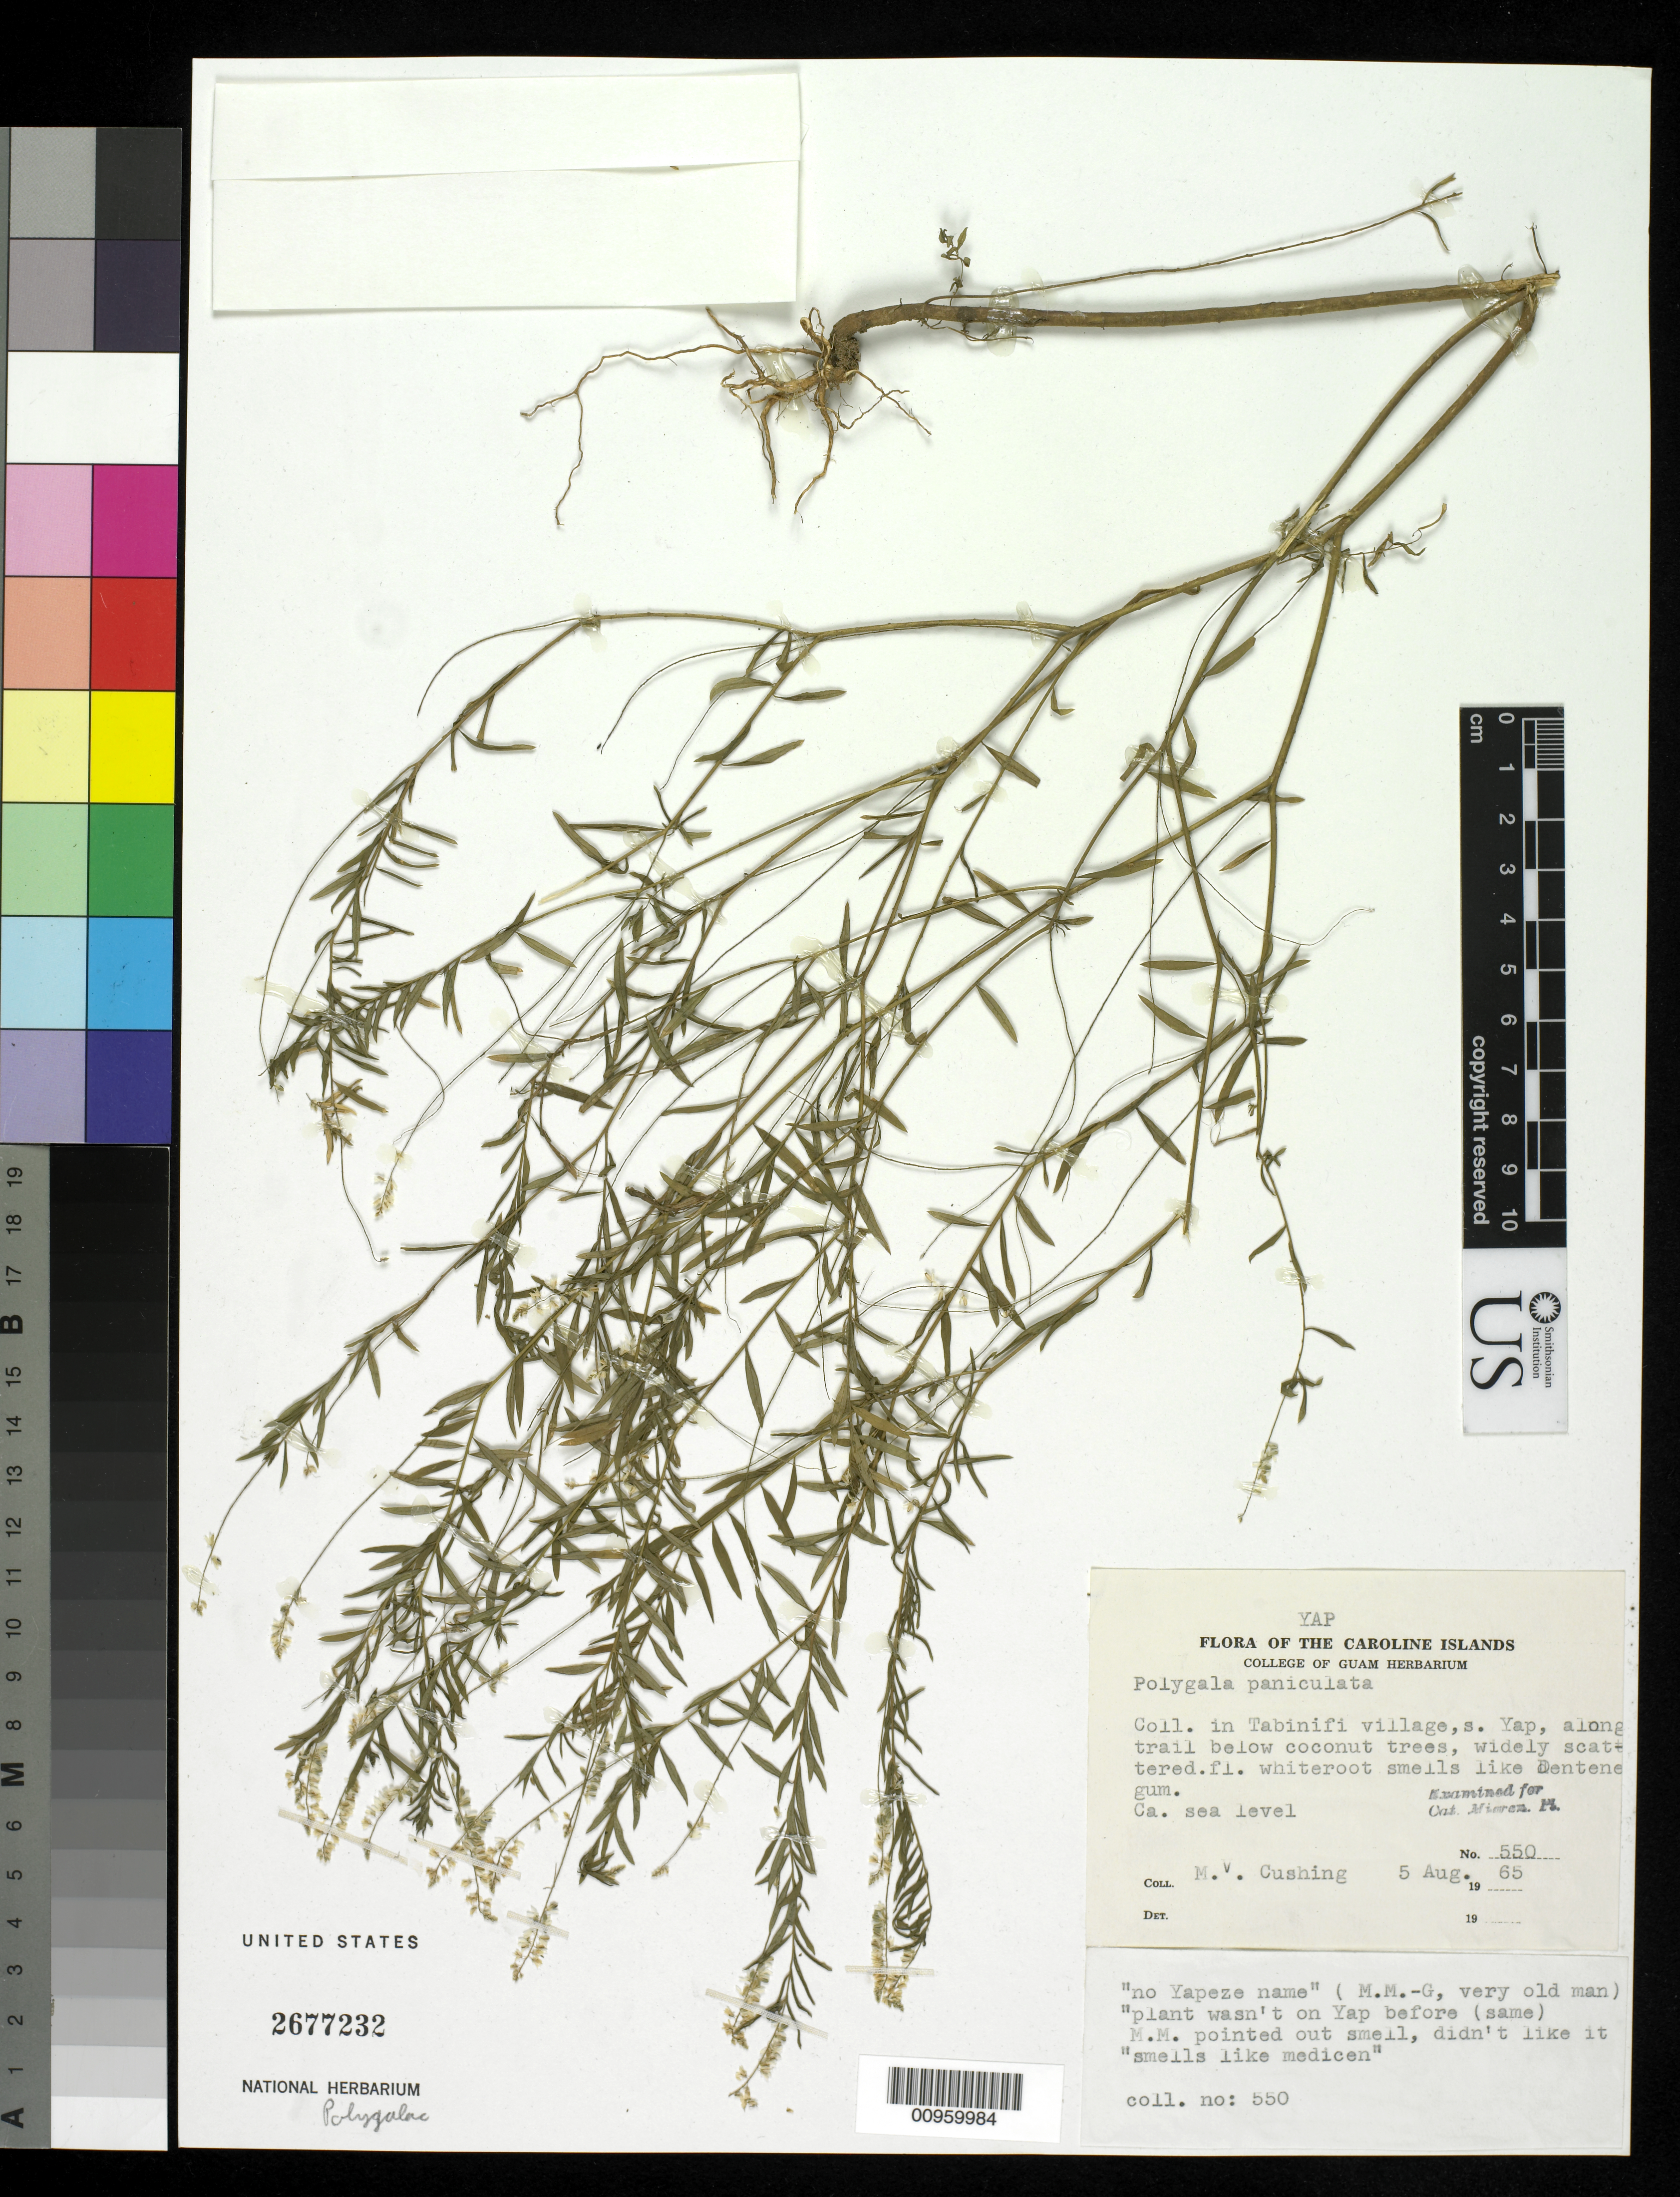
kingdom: Plantae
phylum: Tracheophyta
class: Magnoliopsida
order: Fabales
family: Polygalaceae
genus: Polygala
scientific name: Polygala paniculata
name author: L.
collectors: M. V. Cushing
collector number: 550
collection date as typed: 05 Aug 1965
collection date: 1965-08-05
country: Micronesia, Federated States of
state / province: Yap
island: Yap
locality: Tabinifi village, S Yap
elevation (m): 0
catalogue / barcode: US 2677232